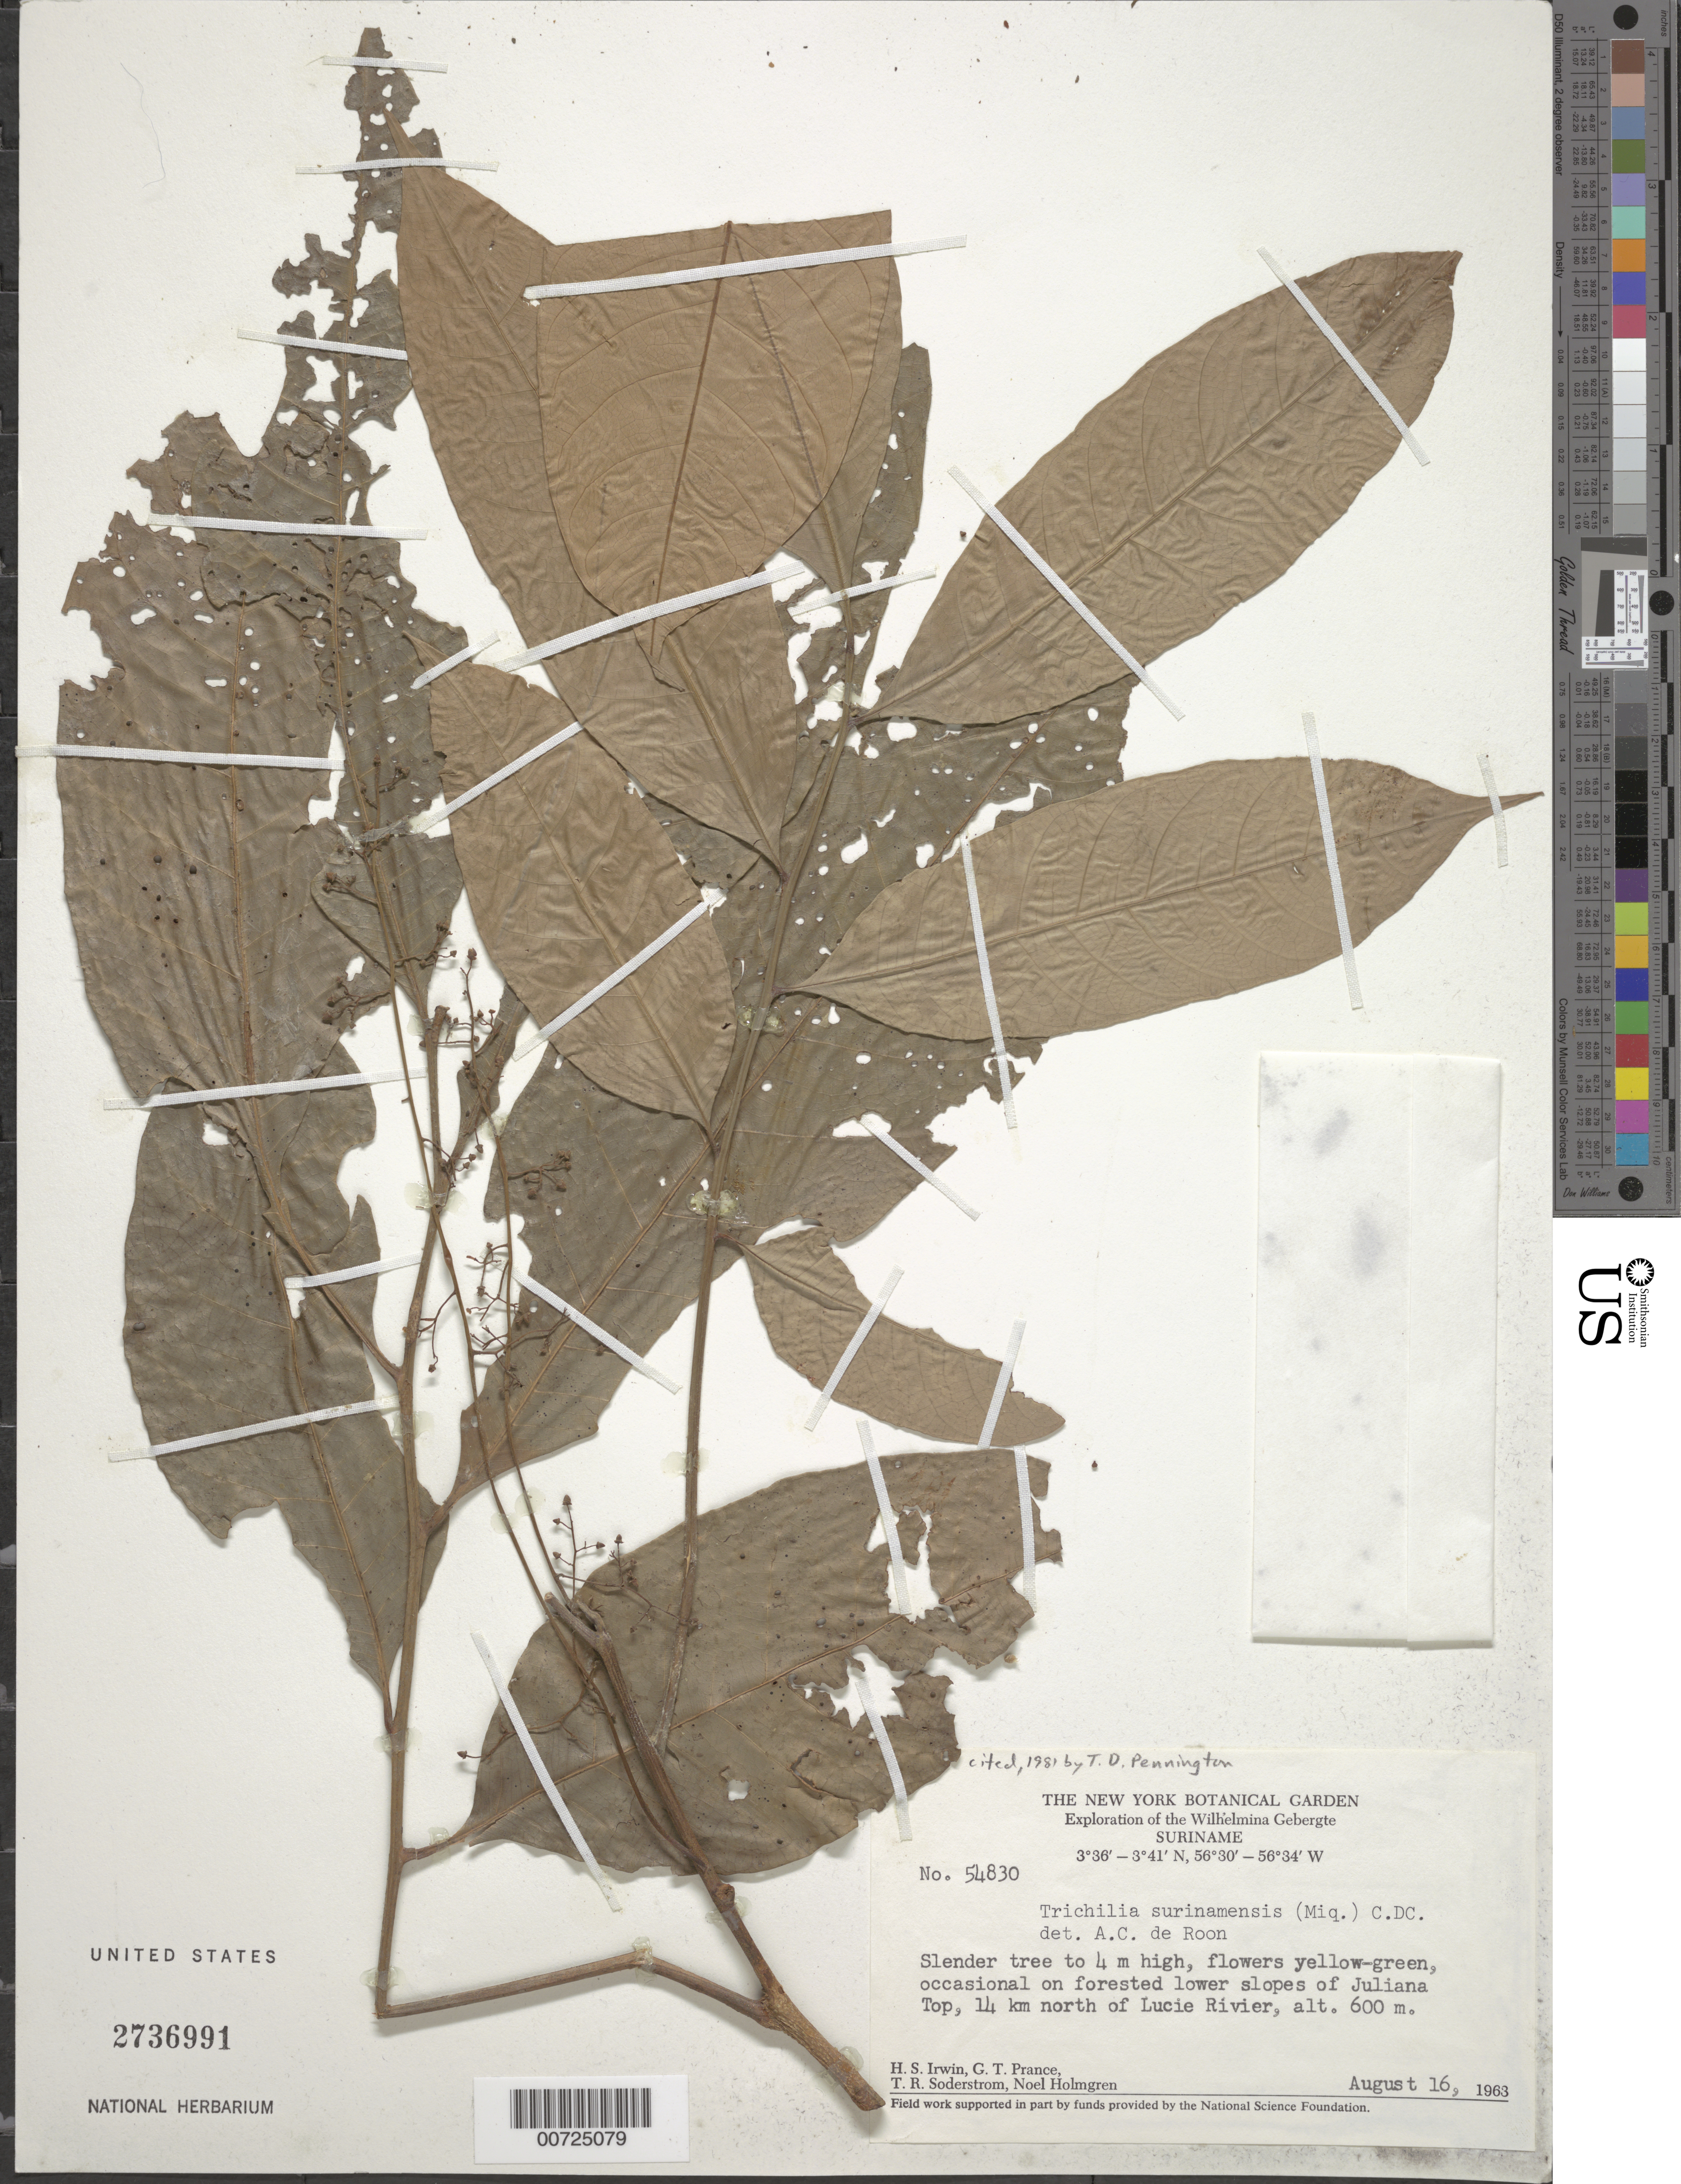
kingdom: Plantae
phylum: Tracheophyta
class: Magnoliopsida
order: Sapindales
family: Meliaceae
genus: Trichilia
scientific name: Trichilia surinamensis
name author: (Miq.) C. DC.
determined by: Pennington, T. D., (K)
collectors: H. Irwin, G. T. Prance, T. R. Soderstrom & N. H. Holmgren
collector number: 54830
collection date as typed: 16-Aug-63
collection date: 1963-08-16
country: Suriname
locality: Juliana Top, 14 km N of Lucie R., Wilhelmina Gebergte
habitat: Forested lower slopes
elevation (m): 600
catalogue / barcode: US 2736991